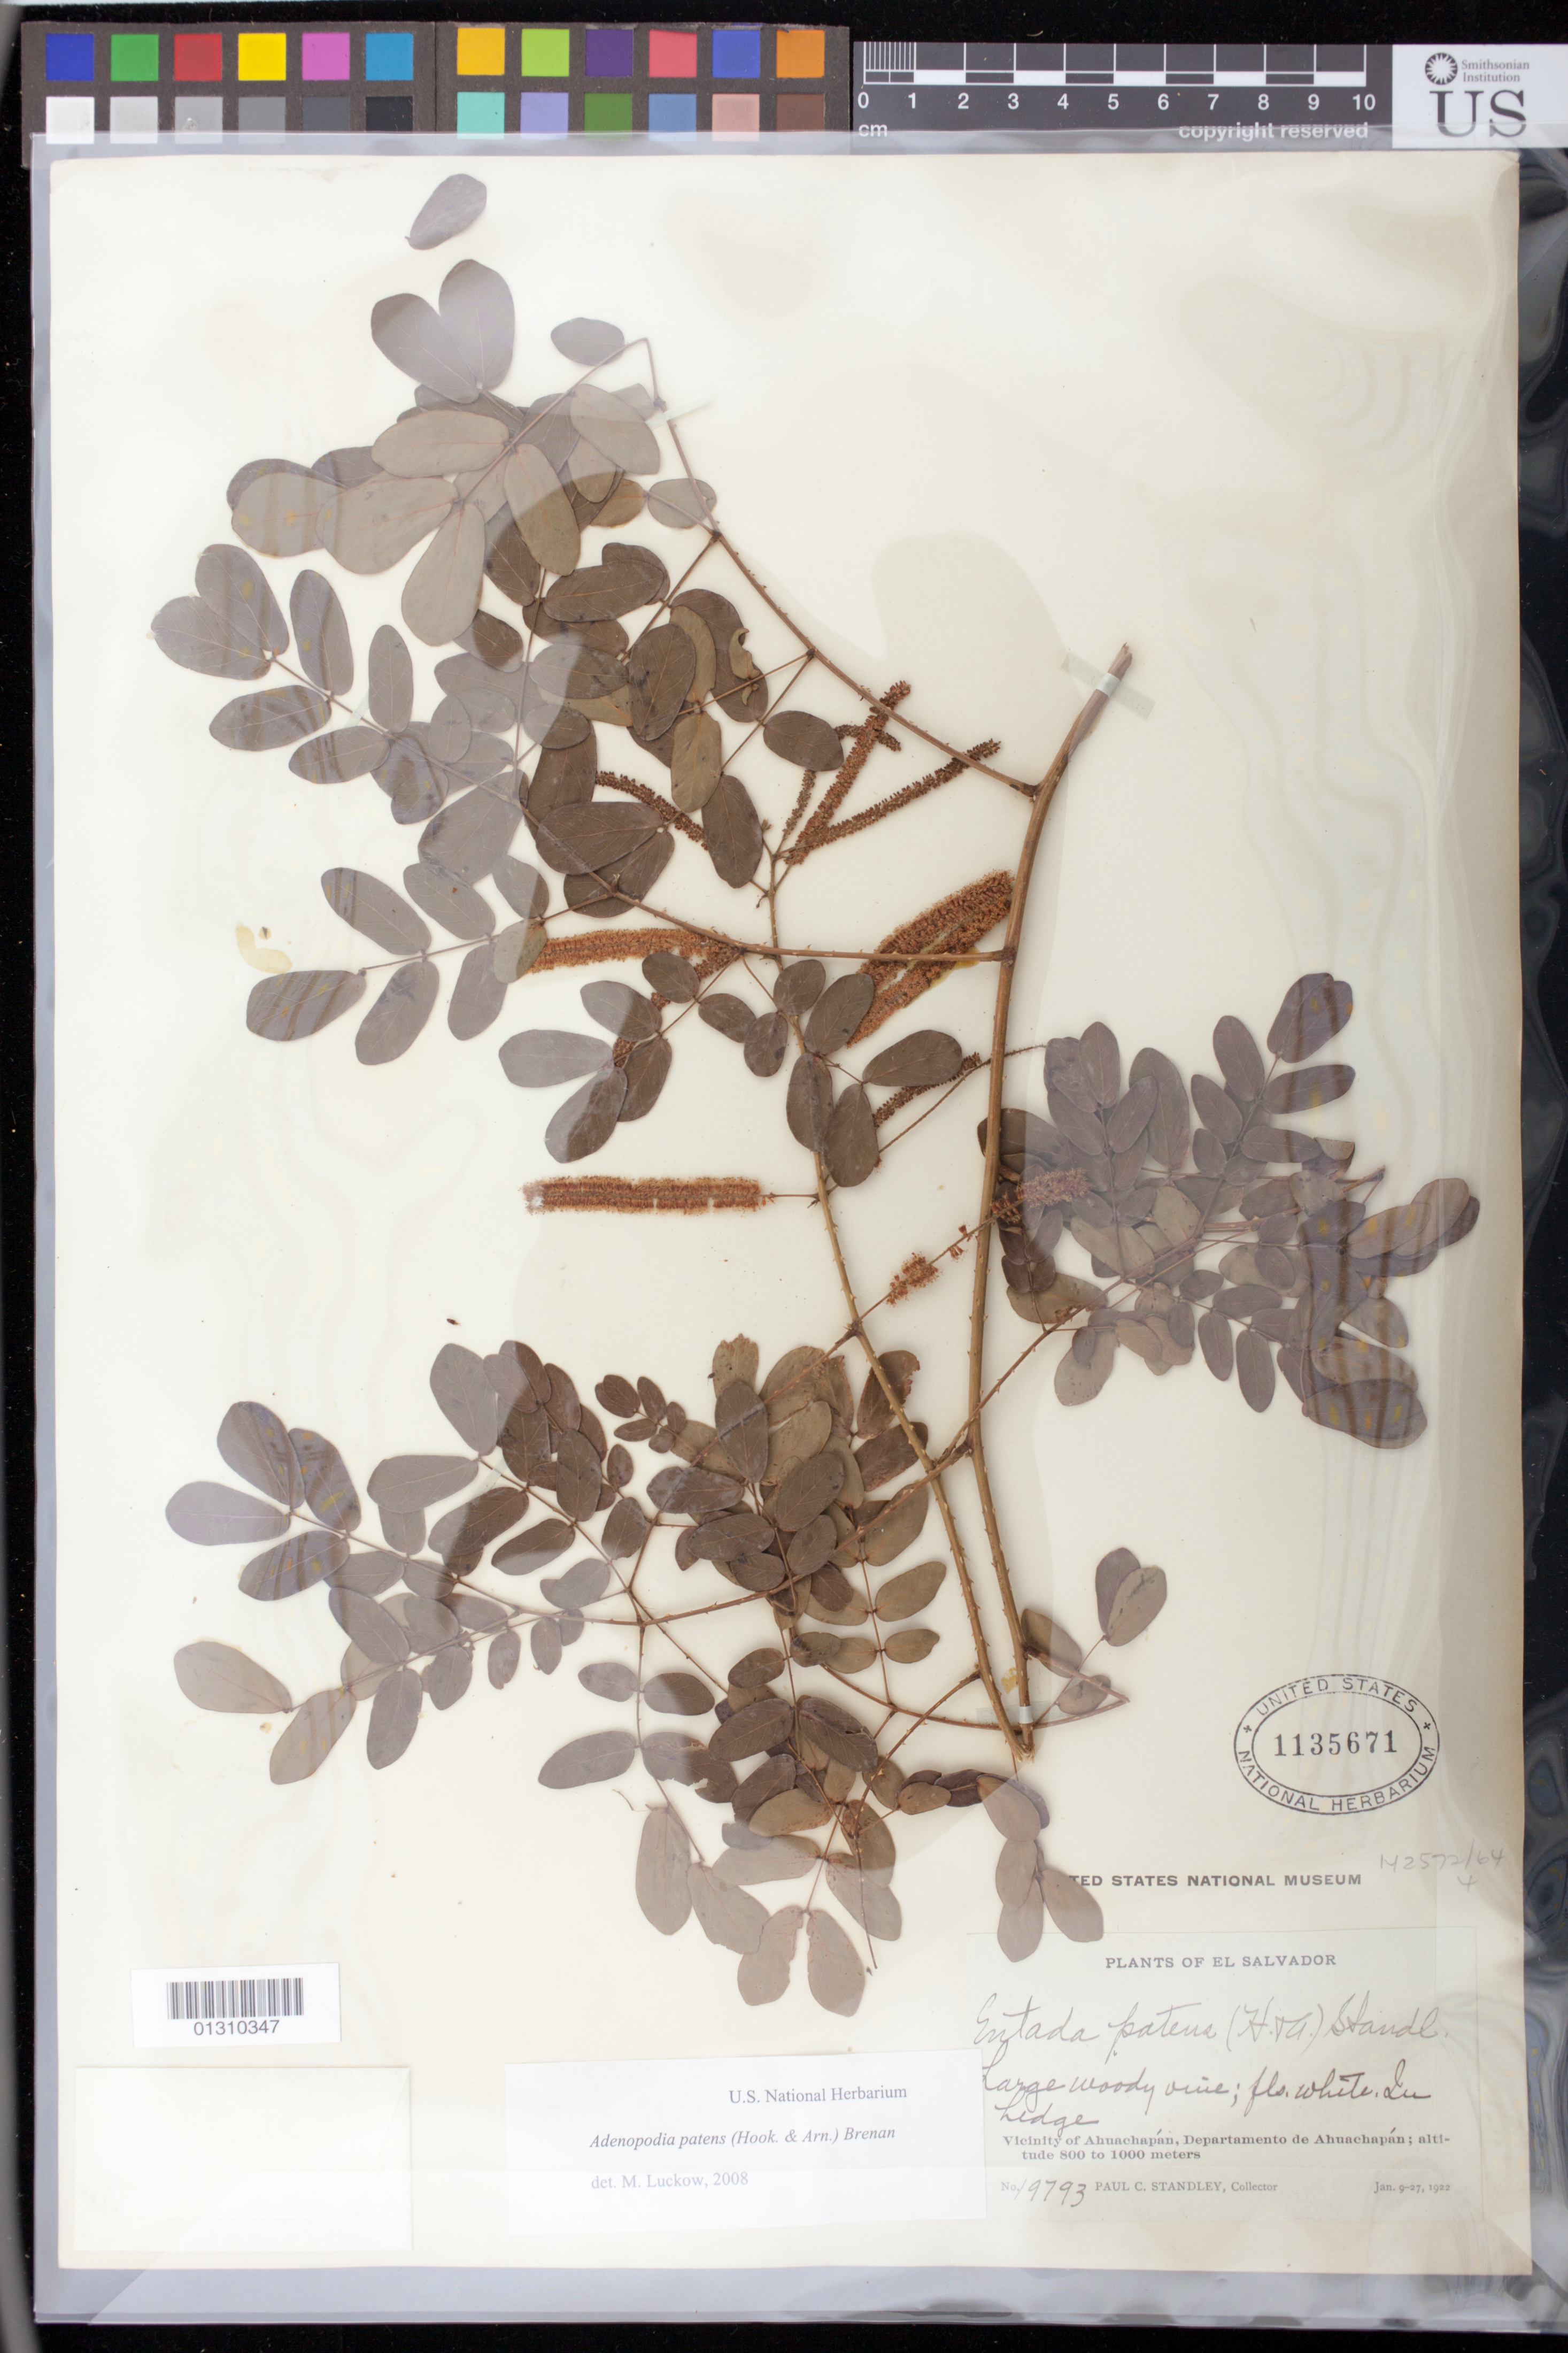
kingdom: Plantae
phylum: Tracheophyta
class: Magnoliopsida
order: Fabales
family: Fabaceae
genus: Adenopodia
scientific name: Adenopodia patens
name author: (Hook. & Arn.) Brenan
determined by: Luckow, M. A.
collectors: P. C. Standley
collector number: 19793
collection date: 1922-01-09/1922-01-27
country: El Salvador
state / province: Ahuachapán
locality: Vicinity of Ahuachapán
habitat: In hedge.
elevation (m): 800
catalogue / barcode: US 1135671